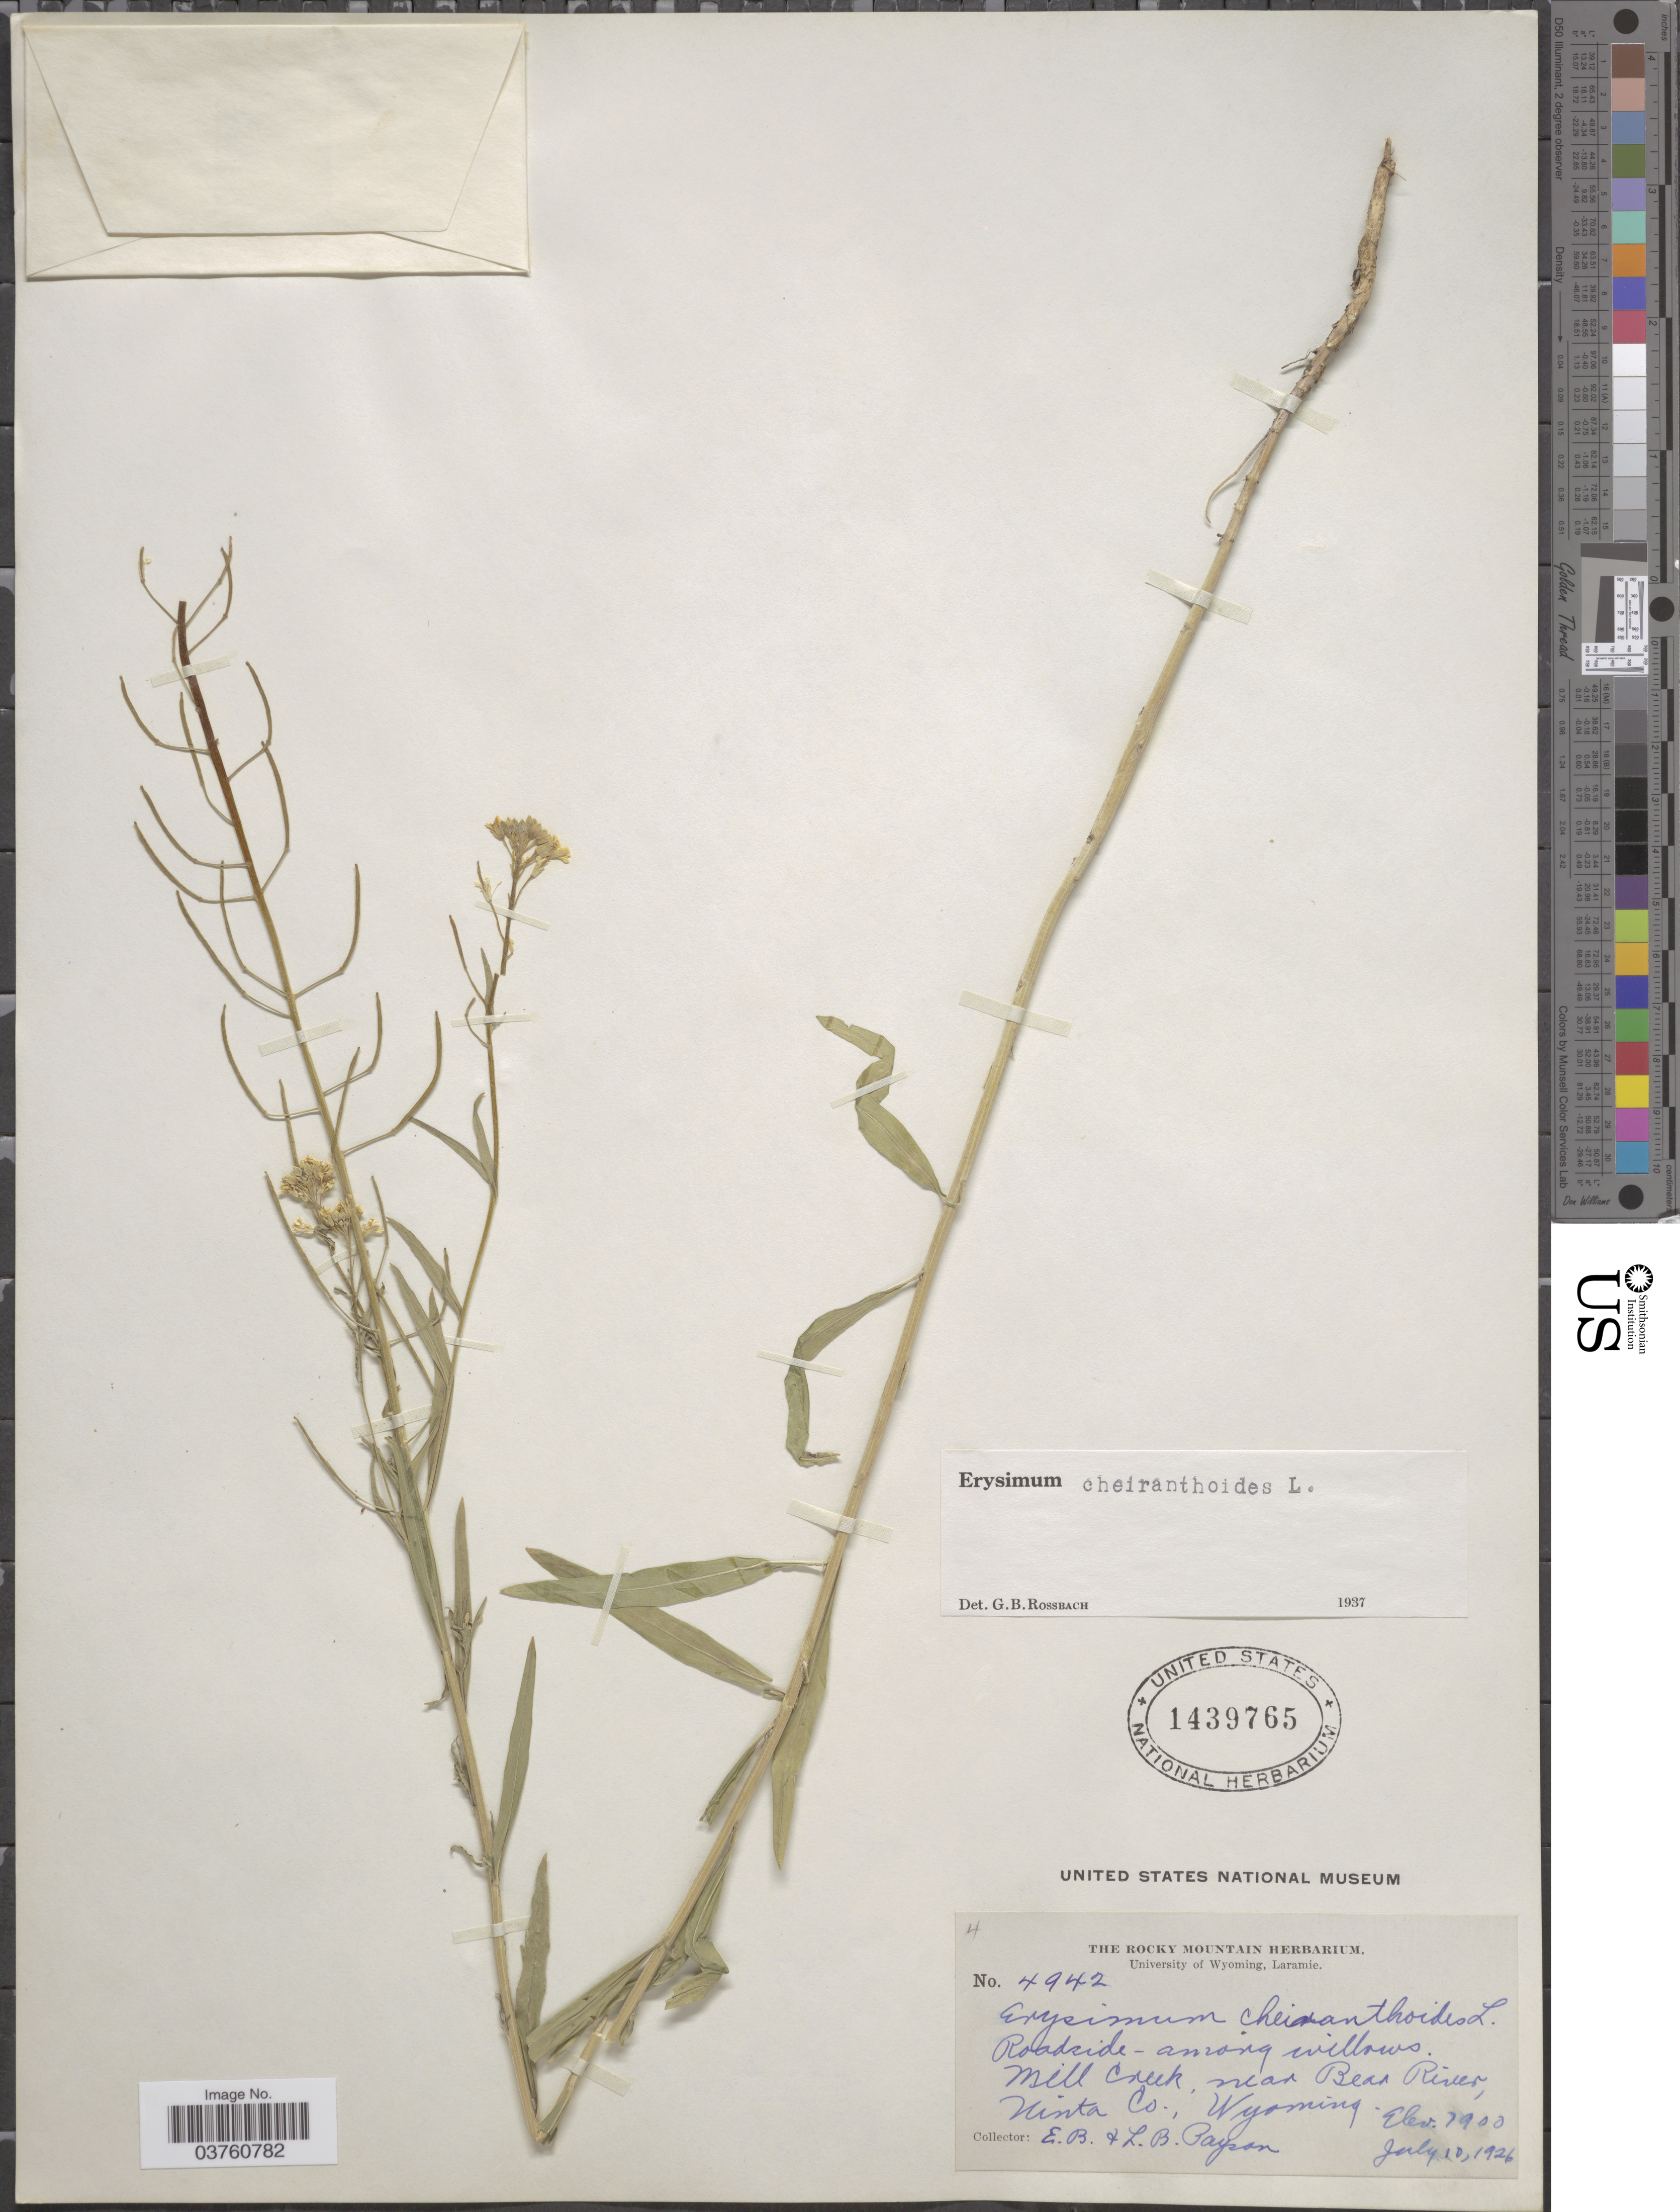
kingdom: Plantae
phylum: Tracheophyta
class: Magnoliopsida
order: Brassicales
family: Brassicaceae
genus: Erysimum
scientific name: Erysimum cheiranthoides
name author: L.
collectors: E. B. Payson & L. Payson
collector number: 4942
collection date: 1926-07-10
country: United States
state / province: Wyoming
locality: Roadside- among willows. Mill Creek, near Bear River, Uinta Co.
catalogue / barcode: US 1439765